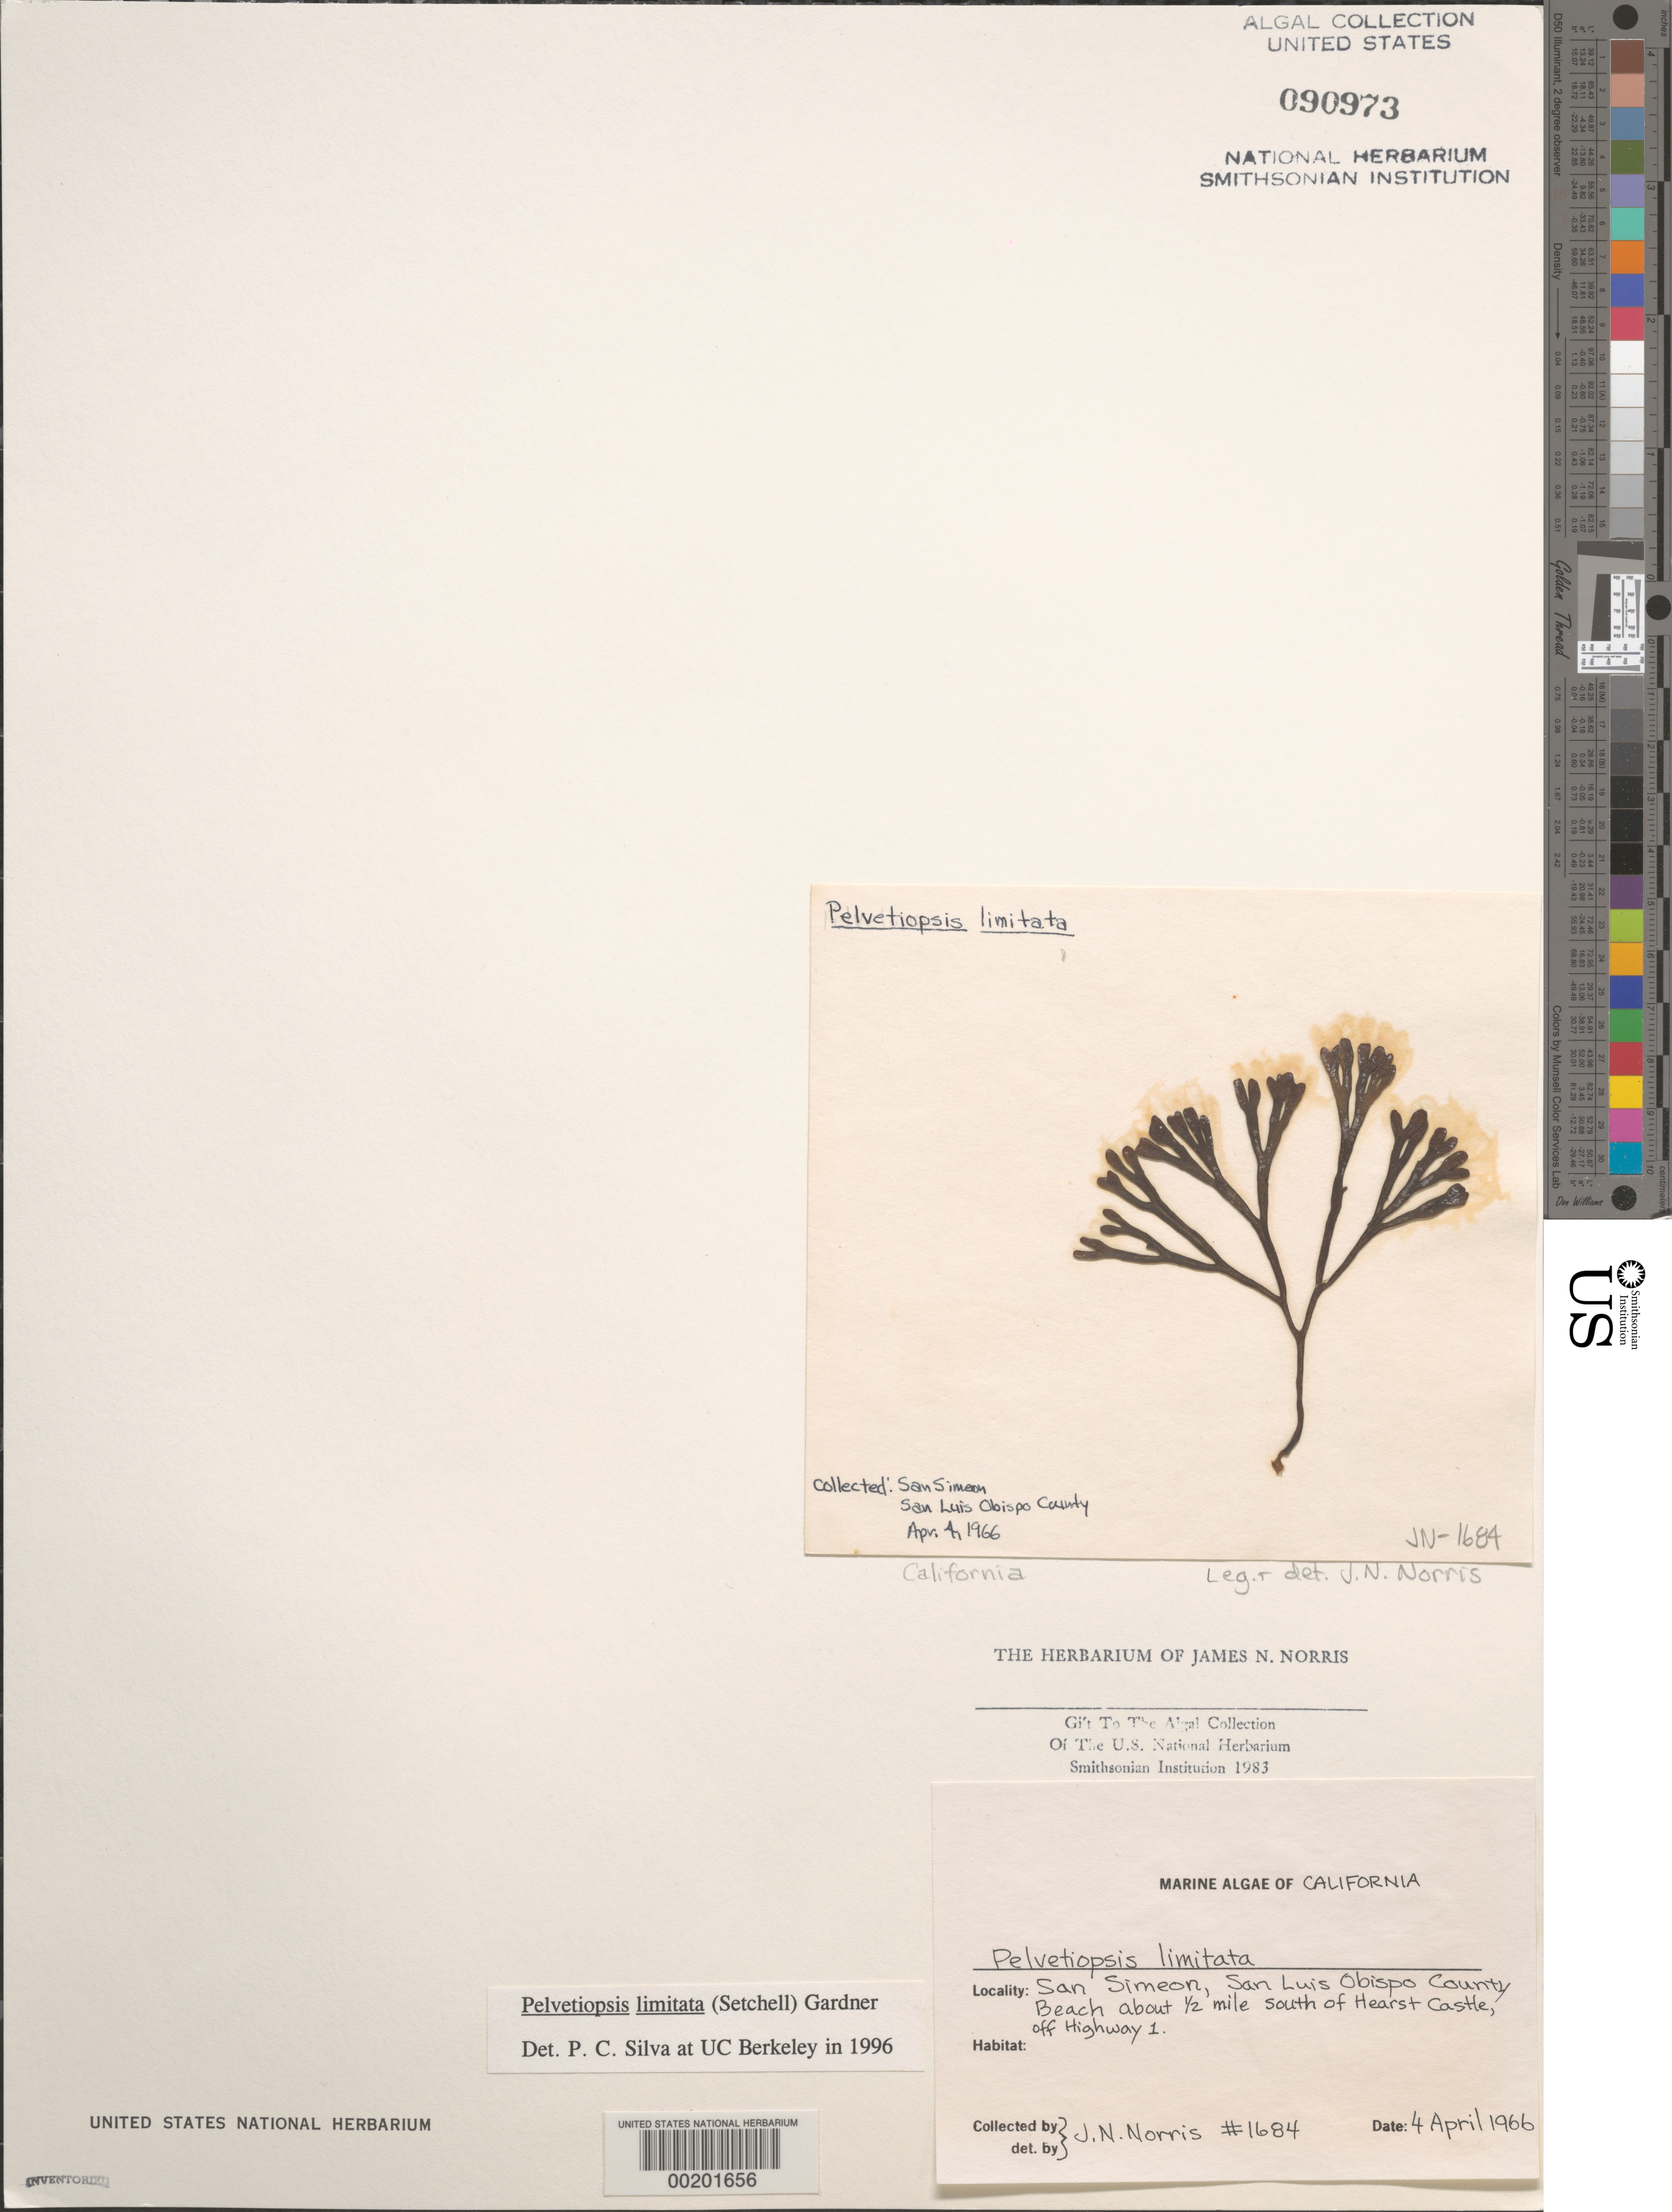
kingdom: Chromista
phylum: Ochrophyta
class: Phaeophyceae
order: Fucales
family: Fucaceae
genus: Pelvetiopsis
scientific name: Pelvetiopsis limitata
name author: N.L. Gardner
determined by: Silva, P. C.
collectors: J. N. Norris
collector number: JN-1684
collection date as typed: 04 Apr 1966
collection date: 1966-04-04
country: United States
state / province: California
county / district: San Luis Obispo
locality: San Simeon, beach ca. 1/2 mile south of Hearst Castle, off Highway 1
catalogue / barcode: US 90973